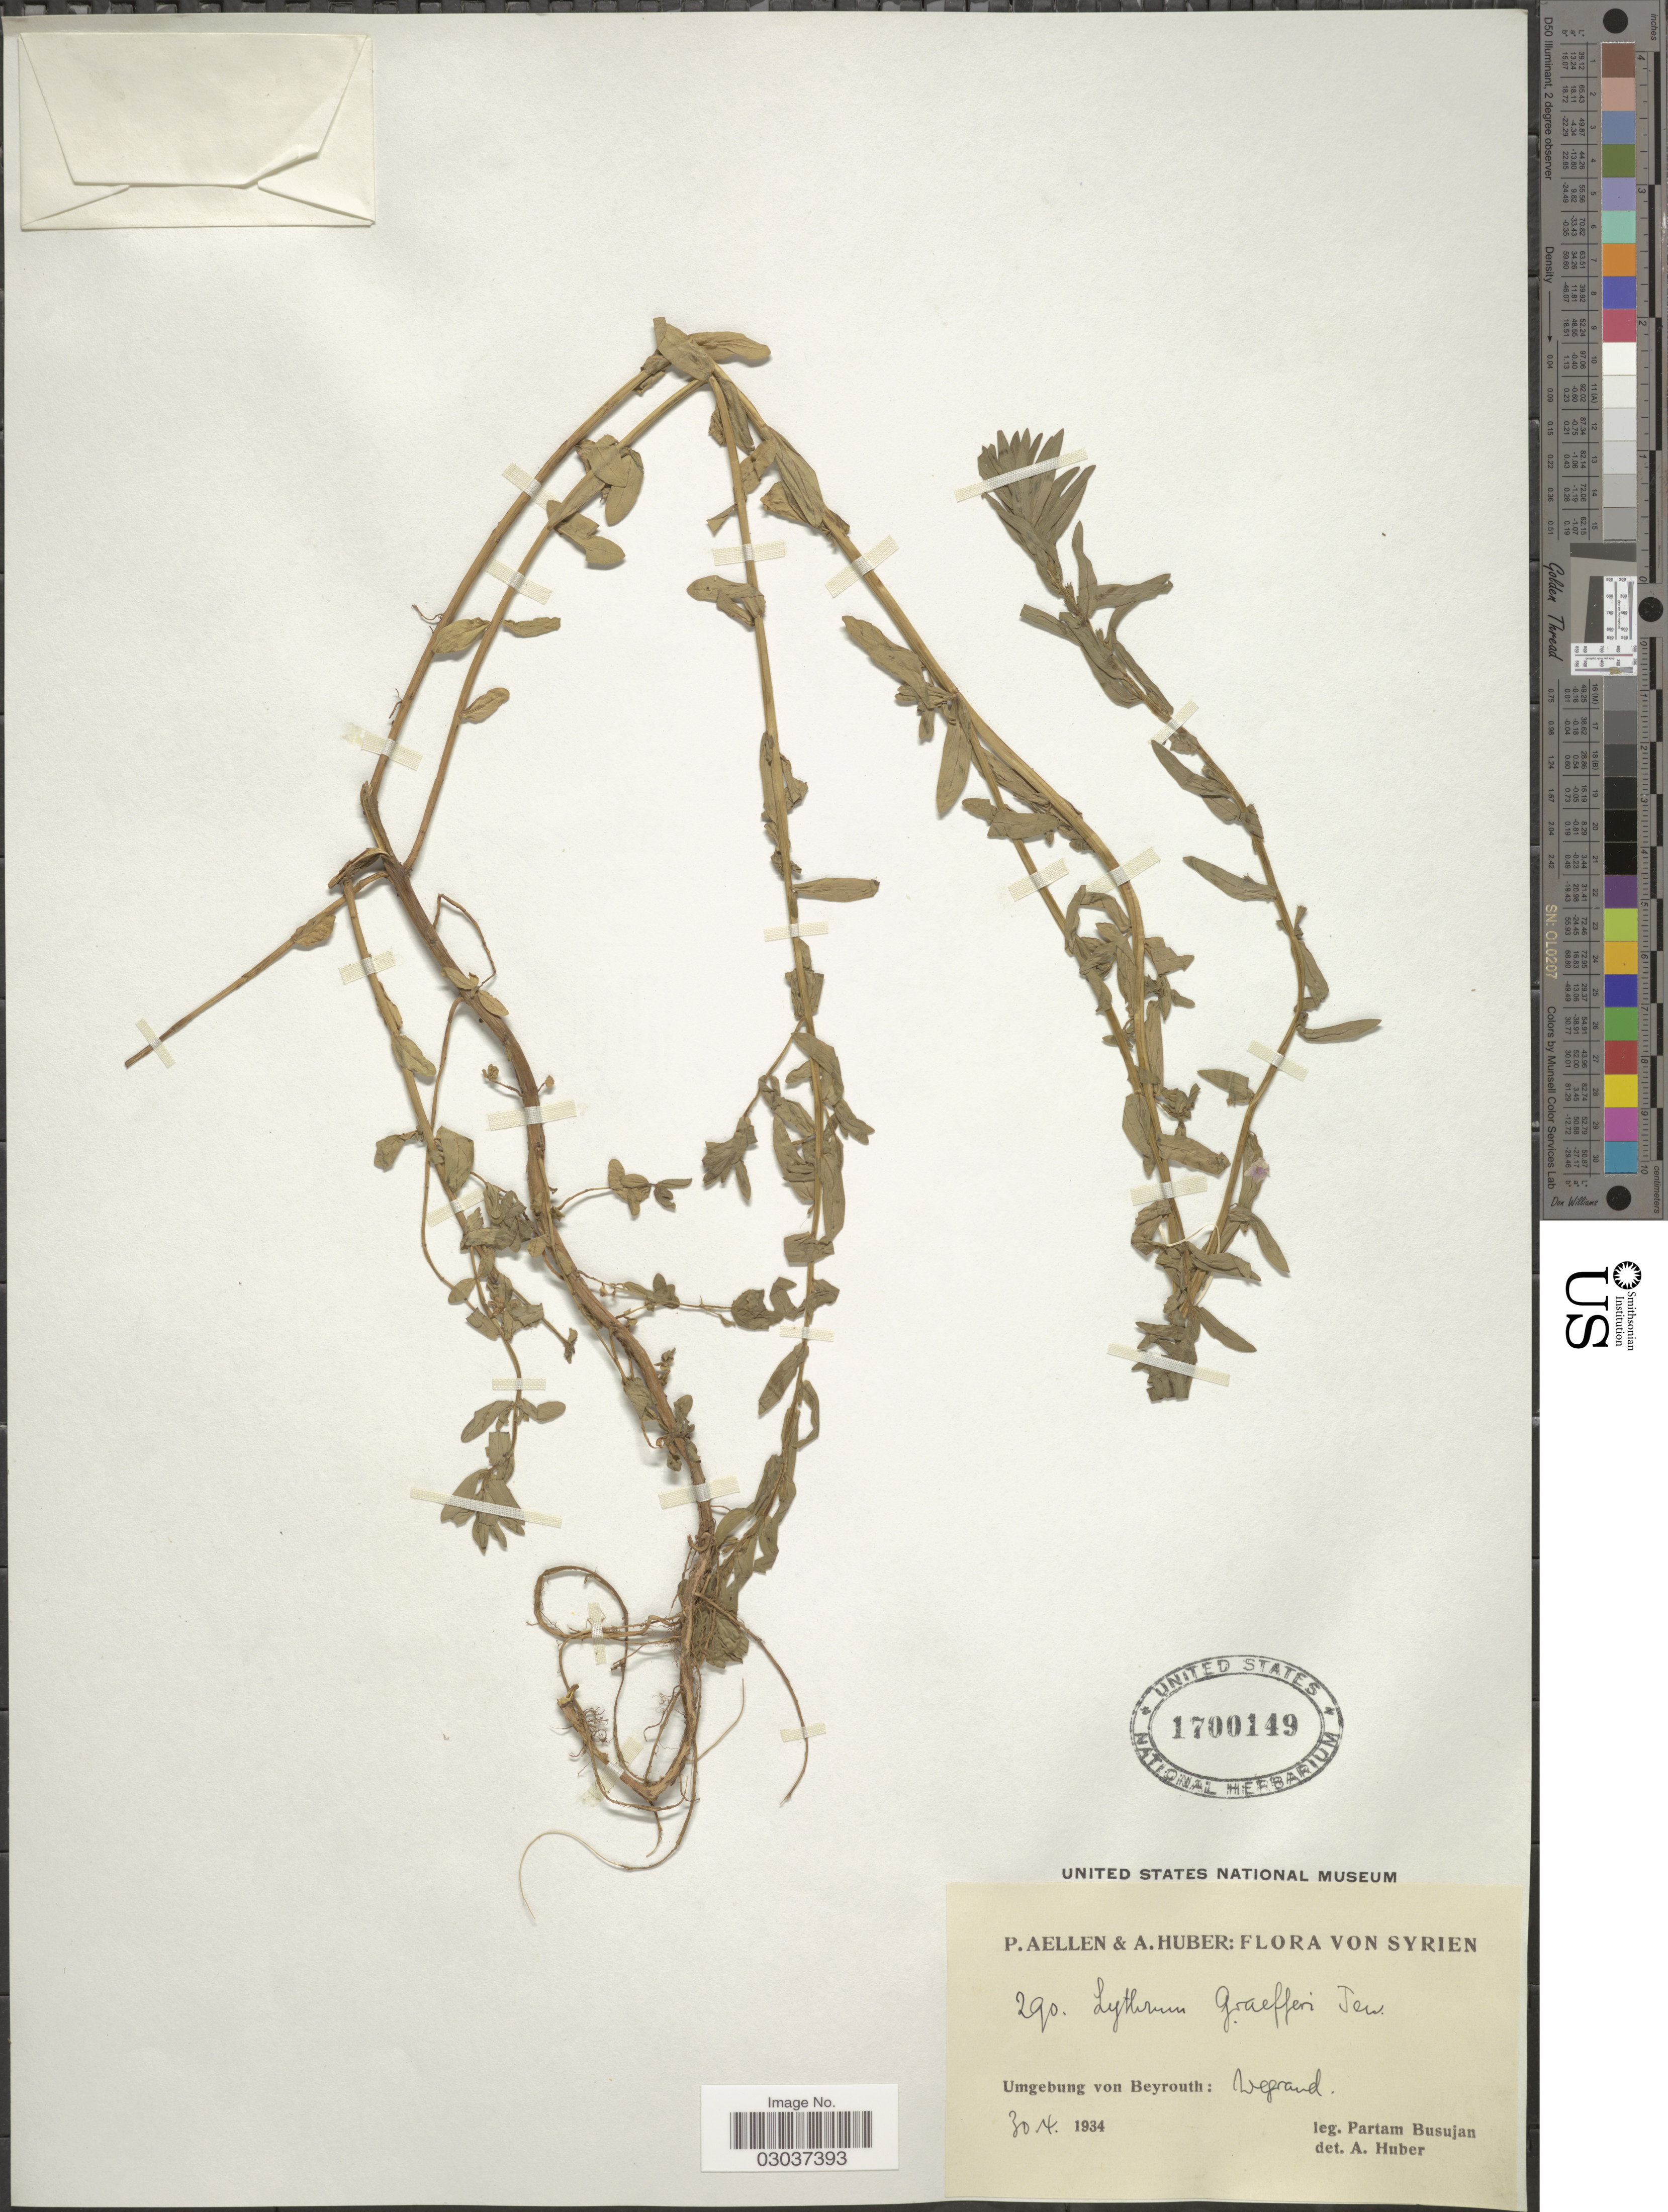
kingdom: Plantae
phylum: Tracheophyta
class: Magnoliopsida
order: Myrtales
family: Lythraceae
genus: Lythrum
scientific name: Lythrum graefferi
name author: Ten.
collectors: P. Busujan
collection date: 1934-04-30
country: Lebanon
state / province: Beyrouth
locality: Syrien. [unsure placement] Umgebung von Beyrouth: Wegrand.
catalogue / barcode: US 1700149